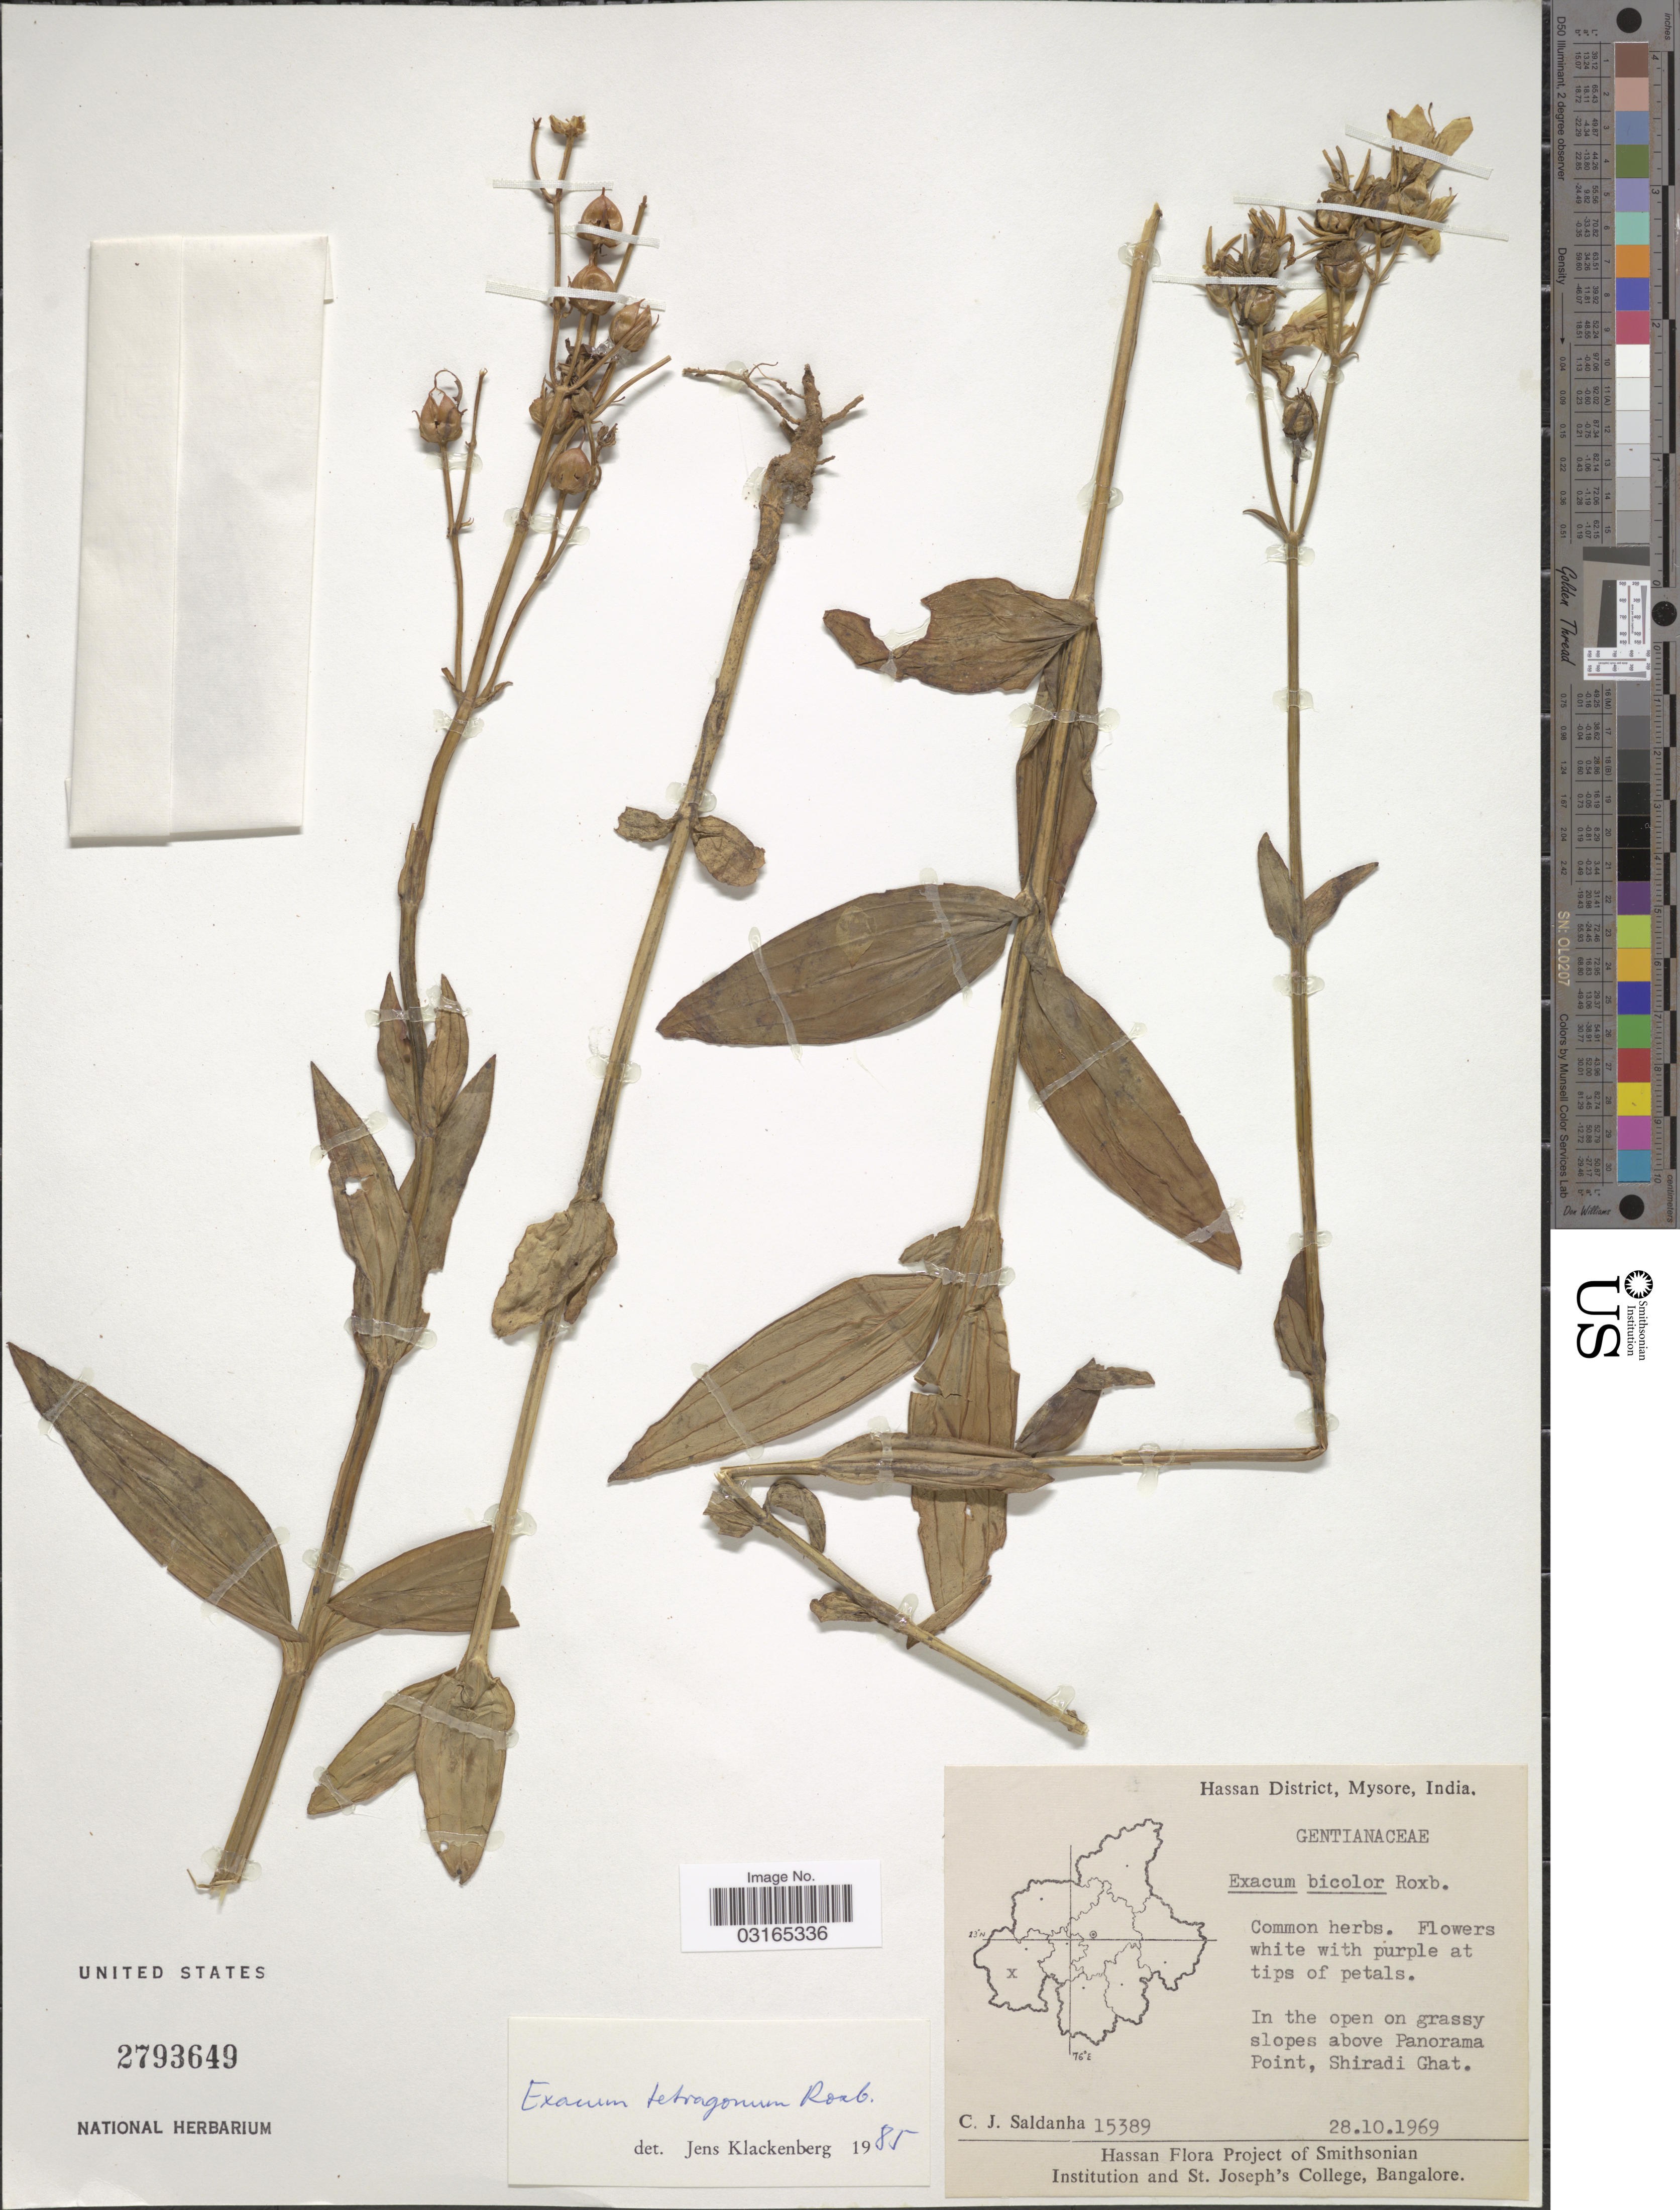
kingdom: Plantae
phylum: Tracheophyta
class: Magnoliopsida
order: Gentianales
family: Gentianaceae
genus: Exacum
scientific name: Exacum tetragonum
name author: Roxb.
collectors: C. J. Saldanha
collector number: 15389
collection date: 1969-10-28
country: India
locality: Hassan District, Mysore. Above Panorama Point, Shiradi Ghat.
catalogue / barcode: US 2793649